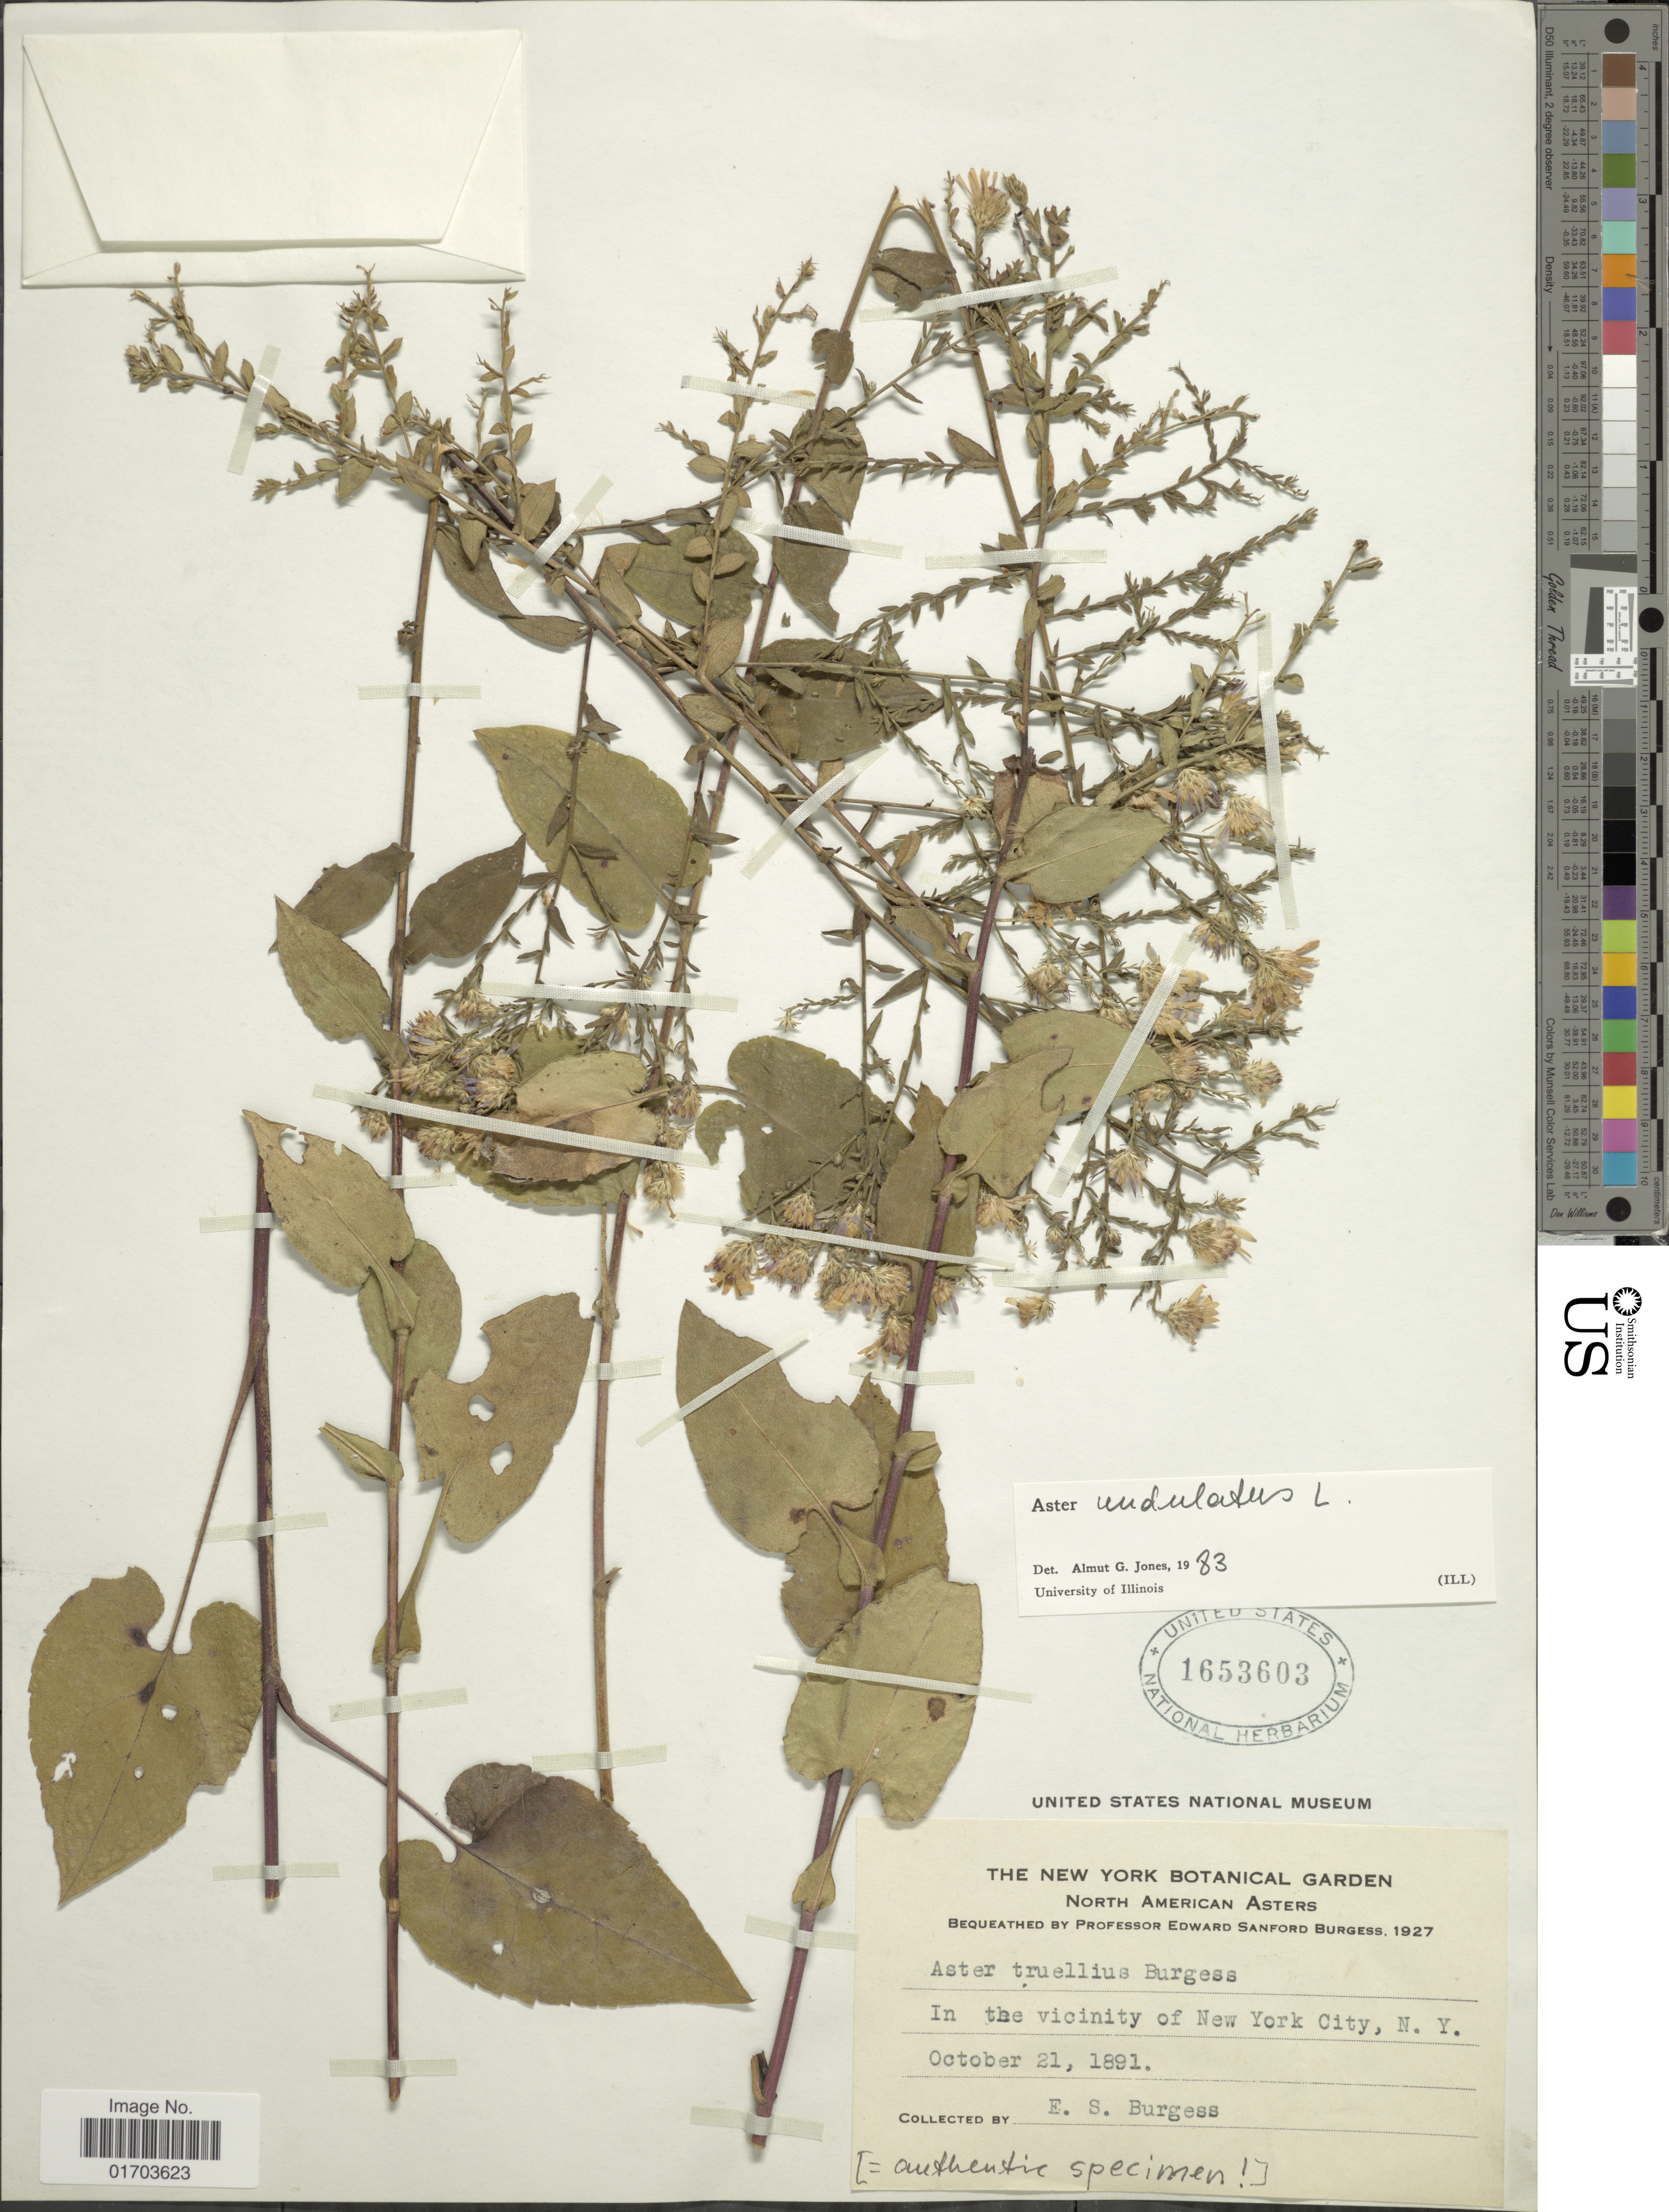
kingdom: Plantae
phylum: Tracheophyta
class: Magnoliopsida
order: Asterales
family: Asteraceae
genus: Symphyotrichum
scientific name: Symphyotrichum undulatum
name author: (L.) G.L. Nesom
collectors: E. Burgess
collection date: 1891-10-21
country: United States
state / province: New York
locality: In the vicinity of New York City, N.Y.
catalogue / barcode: US 1653603